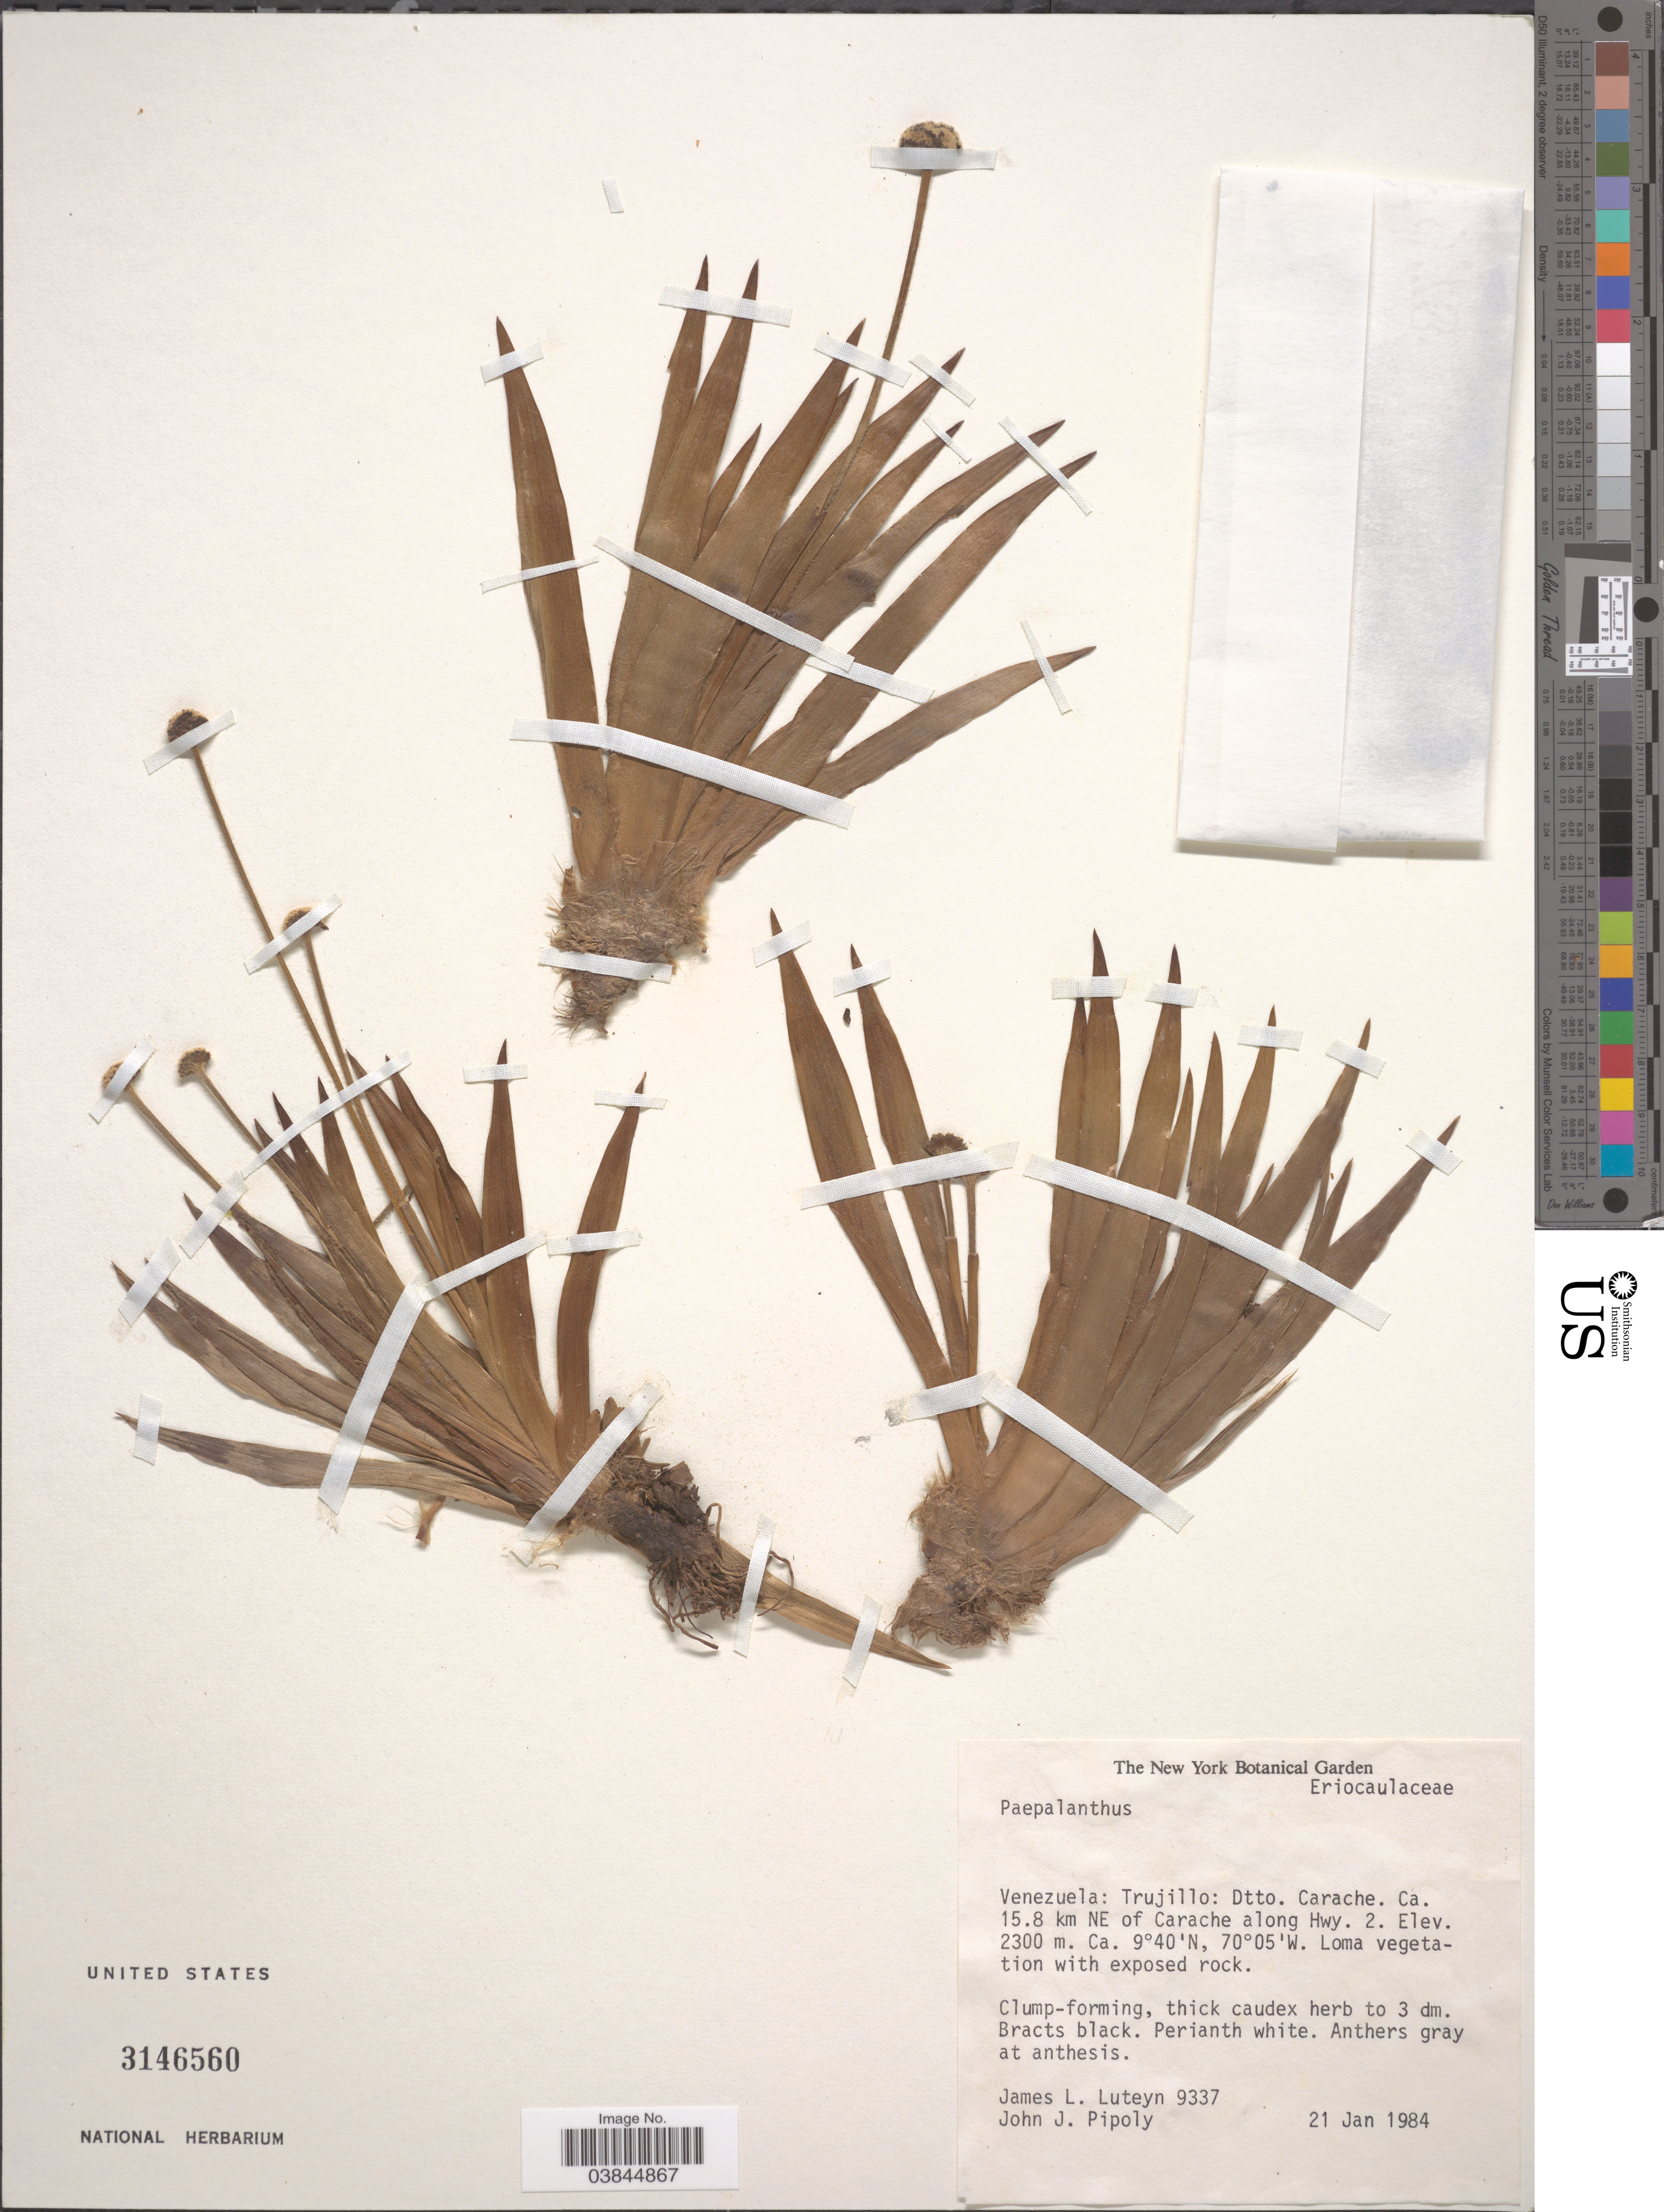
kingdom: Plantae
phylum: Tracheophyta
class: Liliopsida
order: Poales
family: Eriocaulaceae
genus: Paepalanthus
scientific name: Paepalanthus andicola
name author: Körn.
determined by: Sauthier, Laura Jeanne, (SPF), Universidade de Sao Paulo (BRAZIL)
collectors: J. L. Luteyn & J. J. Pipoly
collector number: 9337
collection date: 1984-01-21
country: Venezuela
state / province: Trujillo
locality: Dtto. Carache. Ca. 15.8 km NE of Carache along Hwy. 2.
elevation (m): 2300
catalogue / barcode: US 3146560